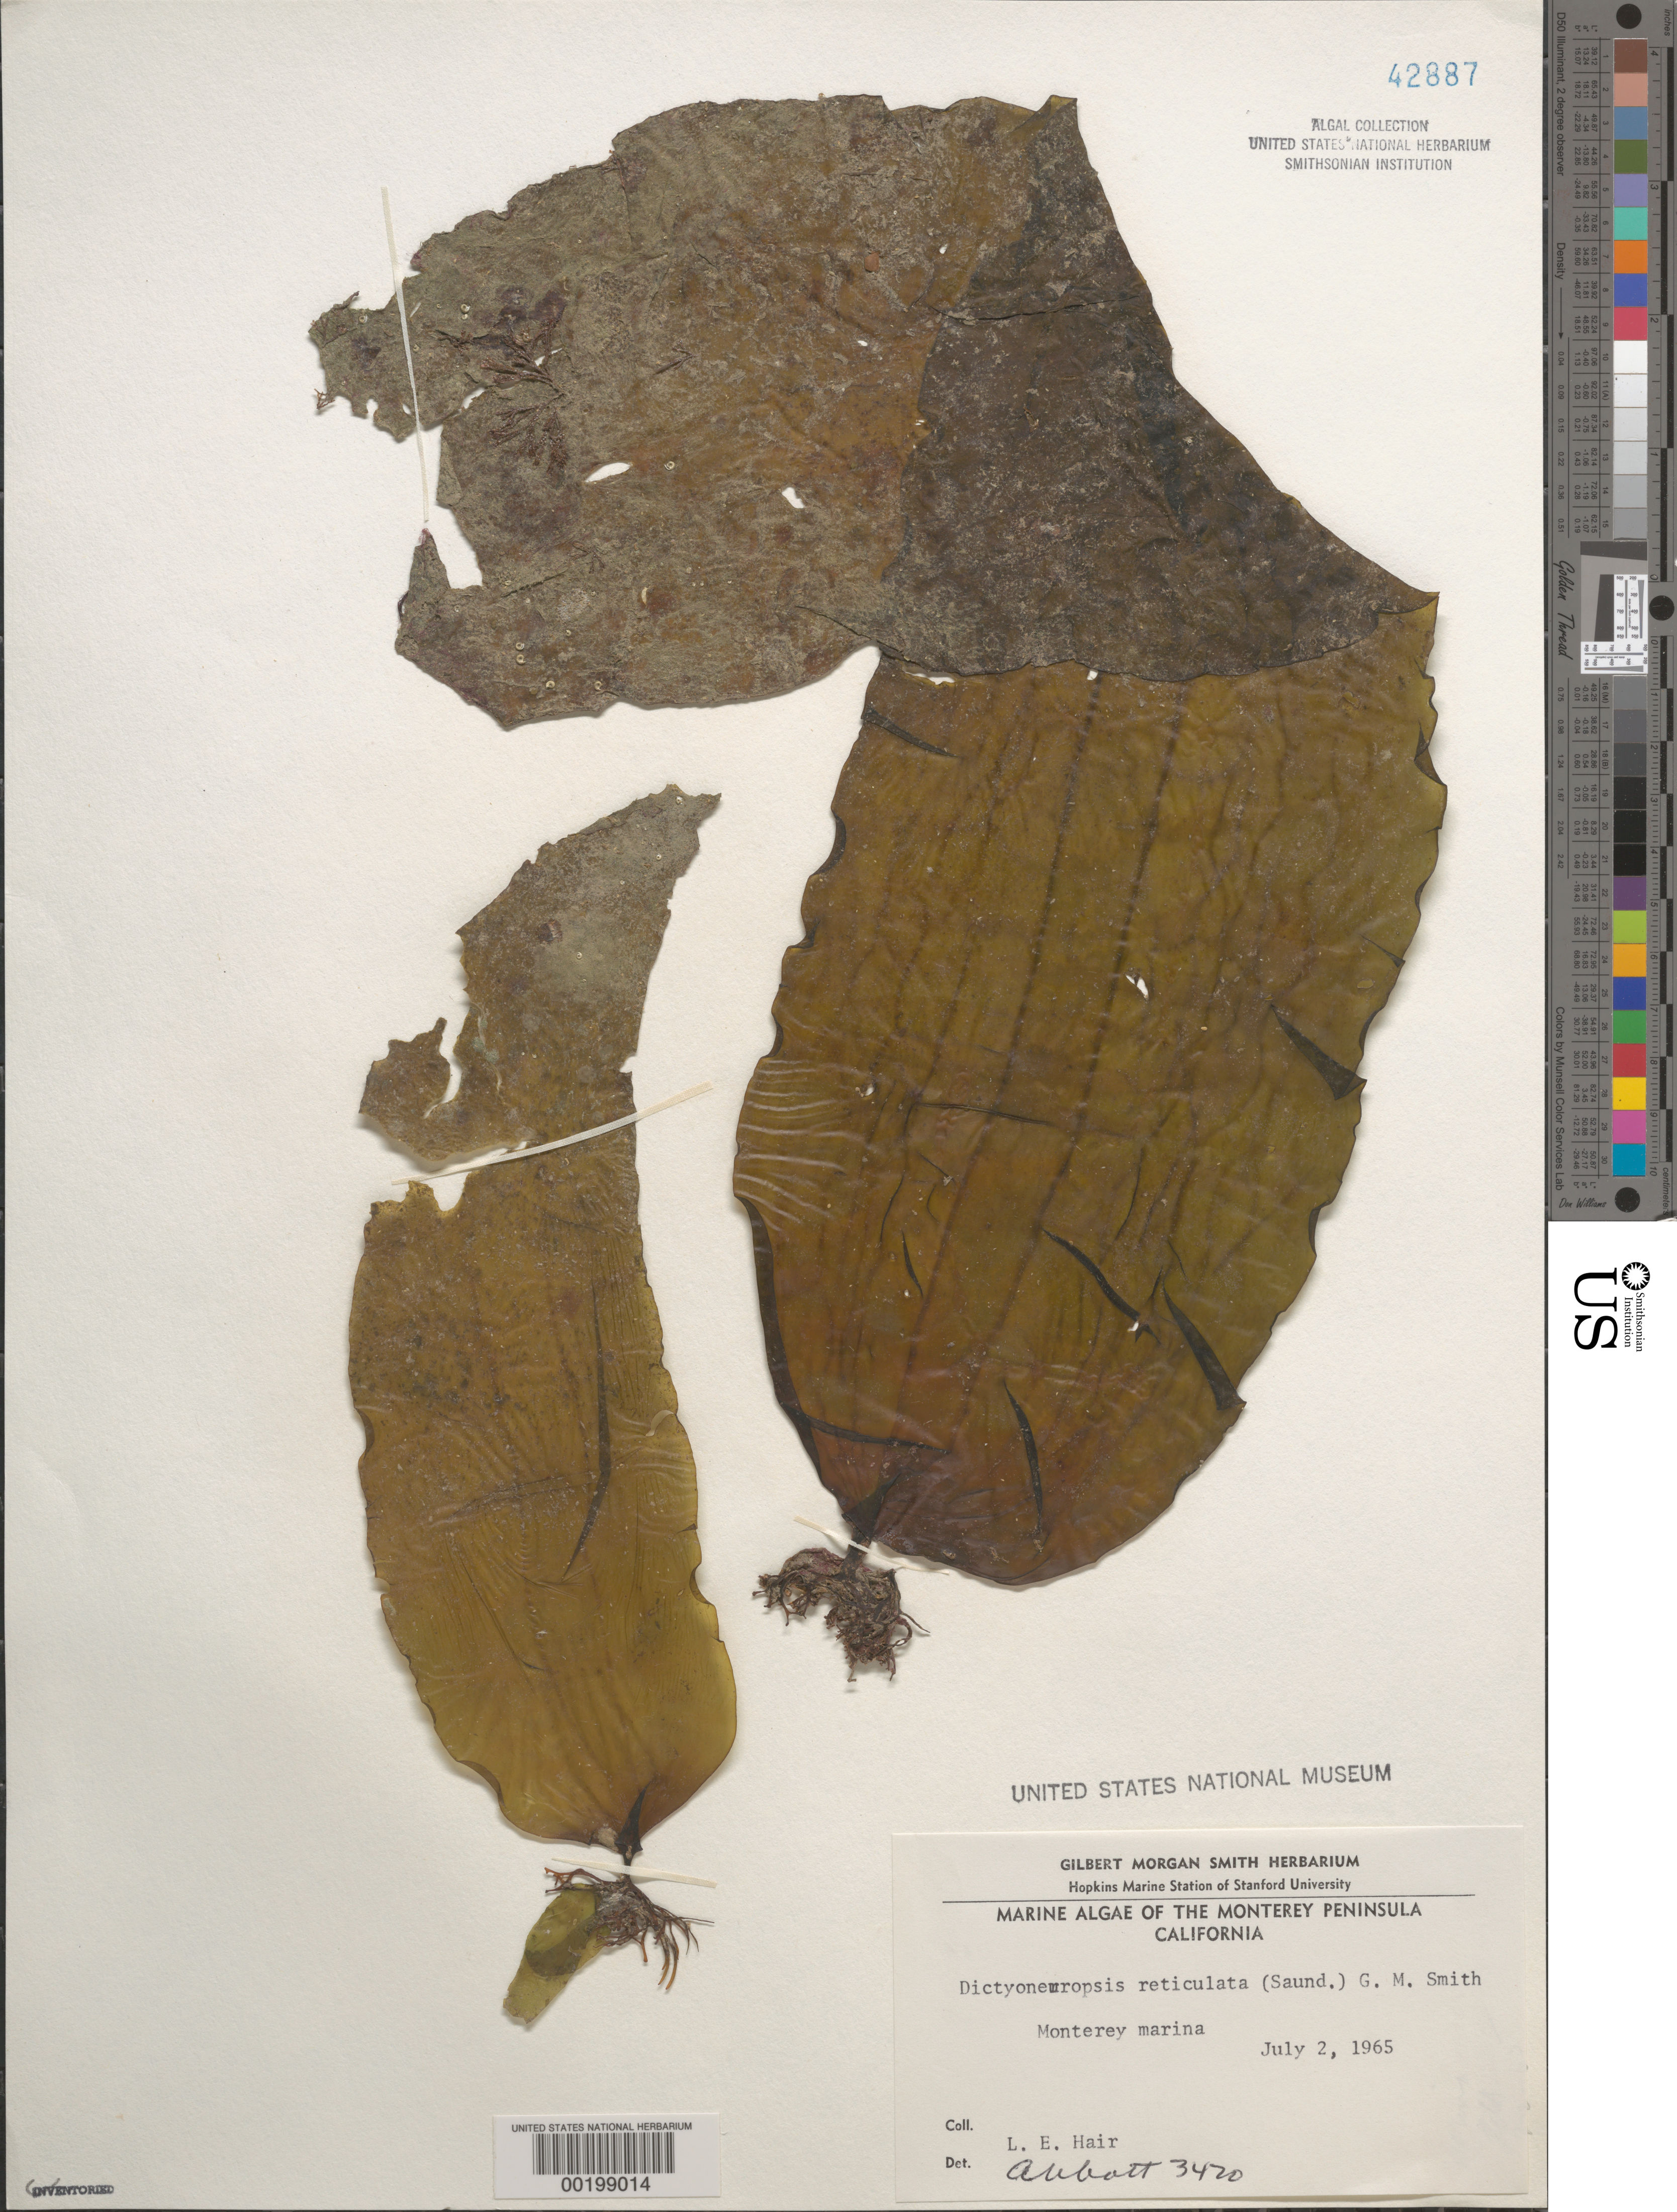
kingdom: Chromista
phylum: Ochrophyta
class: Phaeophyceae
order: Laminariales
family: Costariaceae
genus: Dictyoneurum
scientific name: Dictyoneurum reticulatum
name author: (D.A. Saunders) P.C. Silva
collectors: L. Hair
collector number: IAA 3720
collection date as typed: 02 Jul 1965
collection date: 1965-07-02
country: United States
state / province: California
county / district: Monterey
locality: Monterey Marina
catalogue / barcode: US 42887